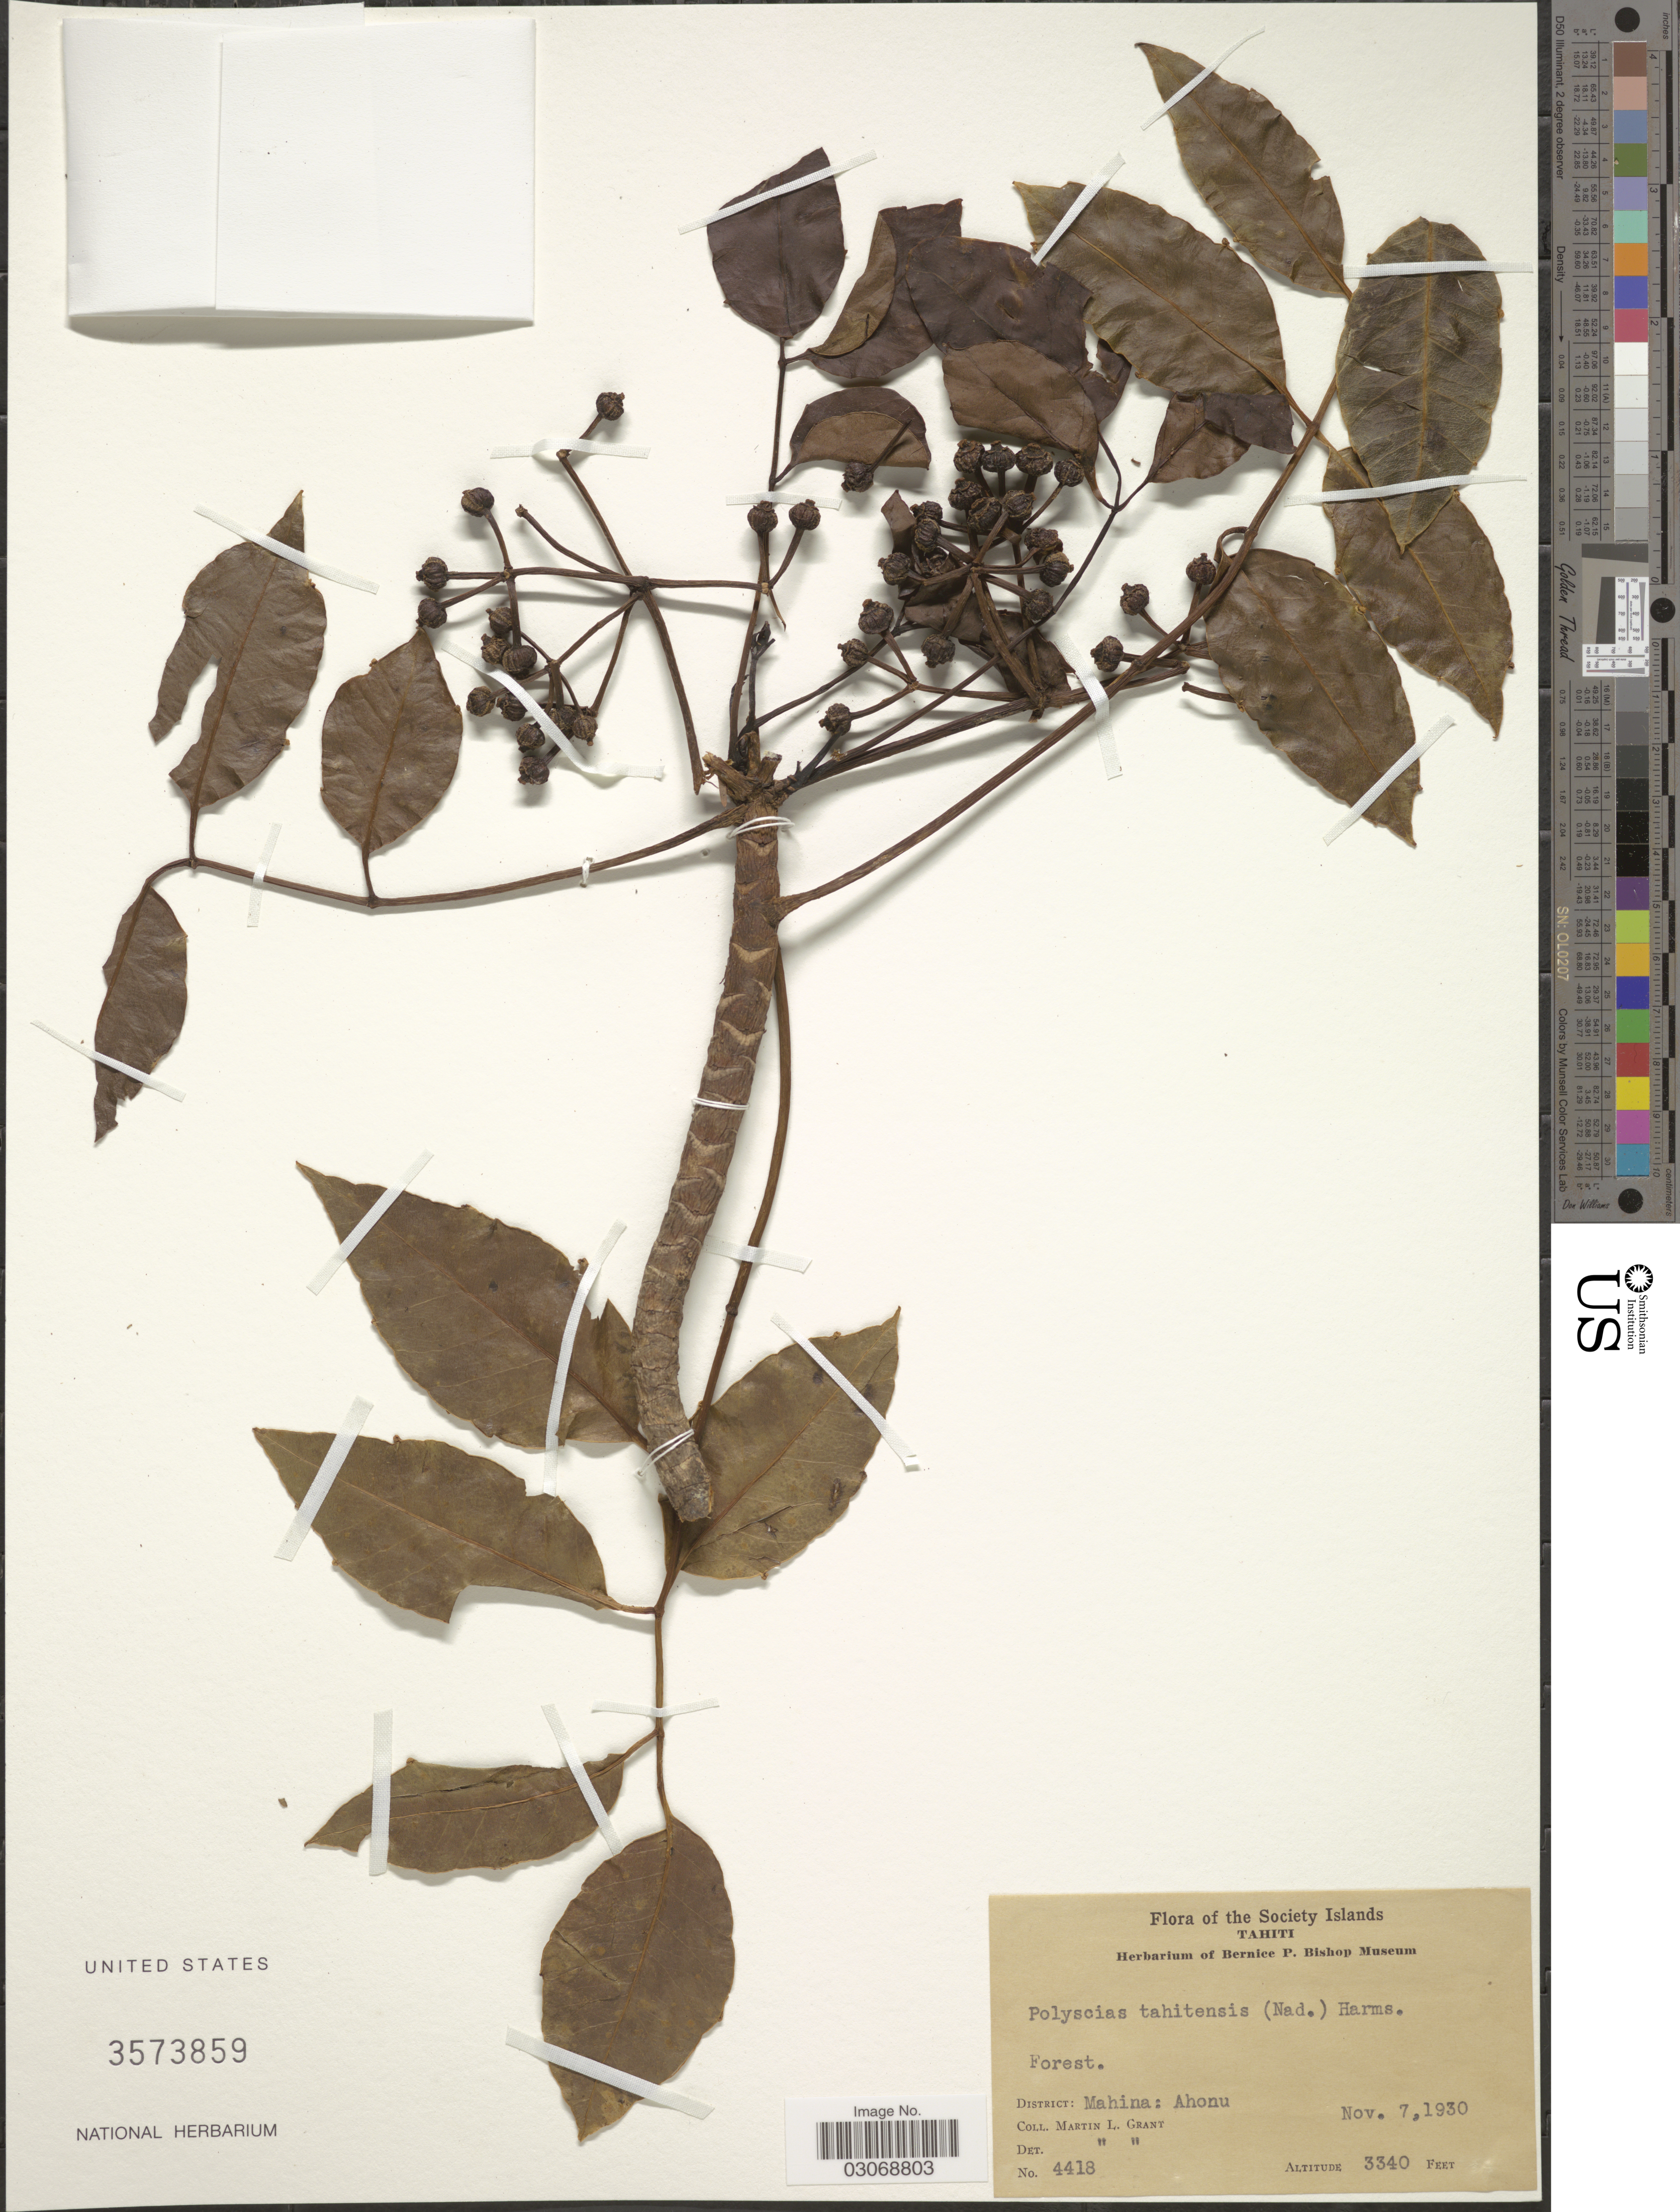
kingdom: Plantae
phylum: Tracheophyta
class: Magnoliopsida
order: Apiales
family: Araliaceae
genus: Polyscias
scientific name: Polyscias tahitensis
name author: (Nadeaud) Harms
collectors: M. L. Grant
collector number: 4418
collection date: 1930-11-07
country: French Polynesia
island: Tahiti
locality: The Society Islands, Tahiti, District: Mahina: Ahonu.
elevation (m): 1018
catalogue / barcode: US 3573859